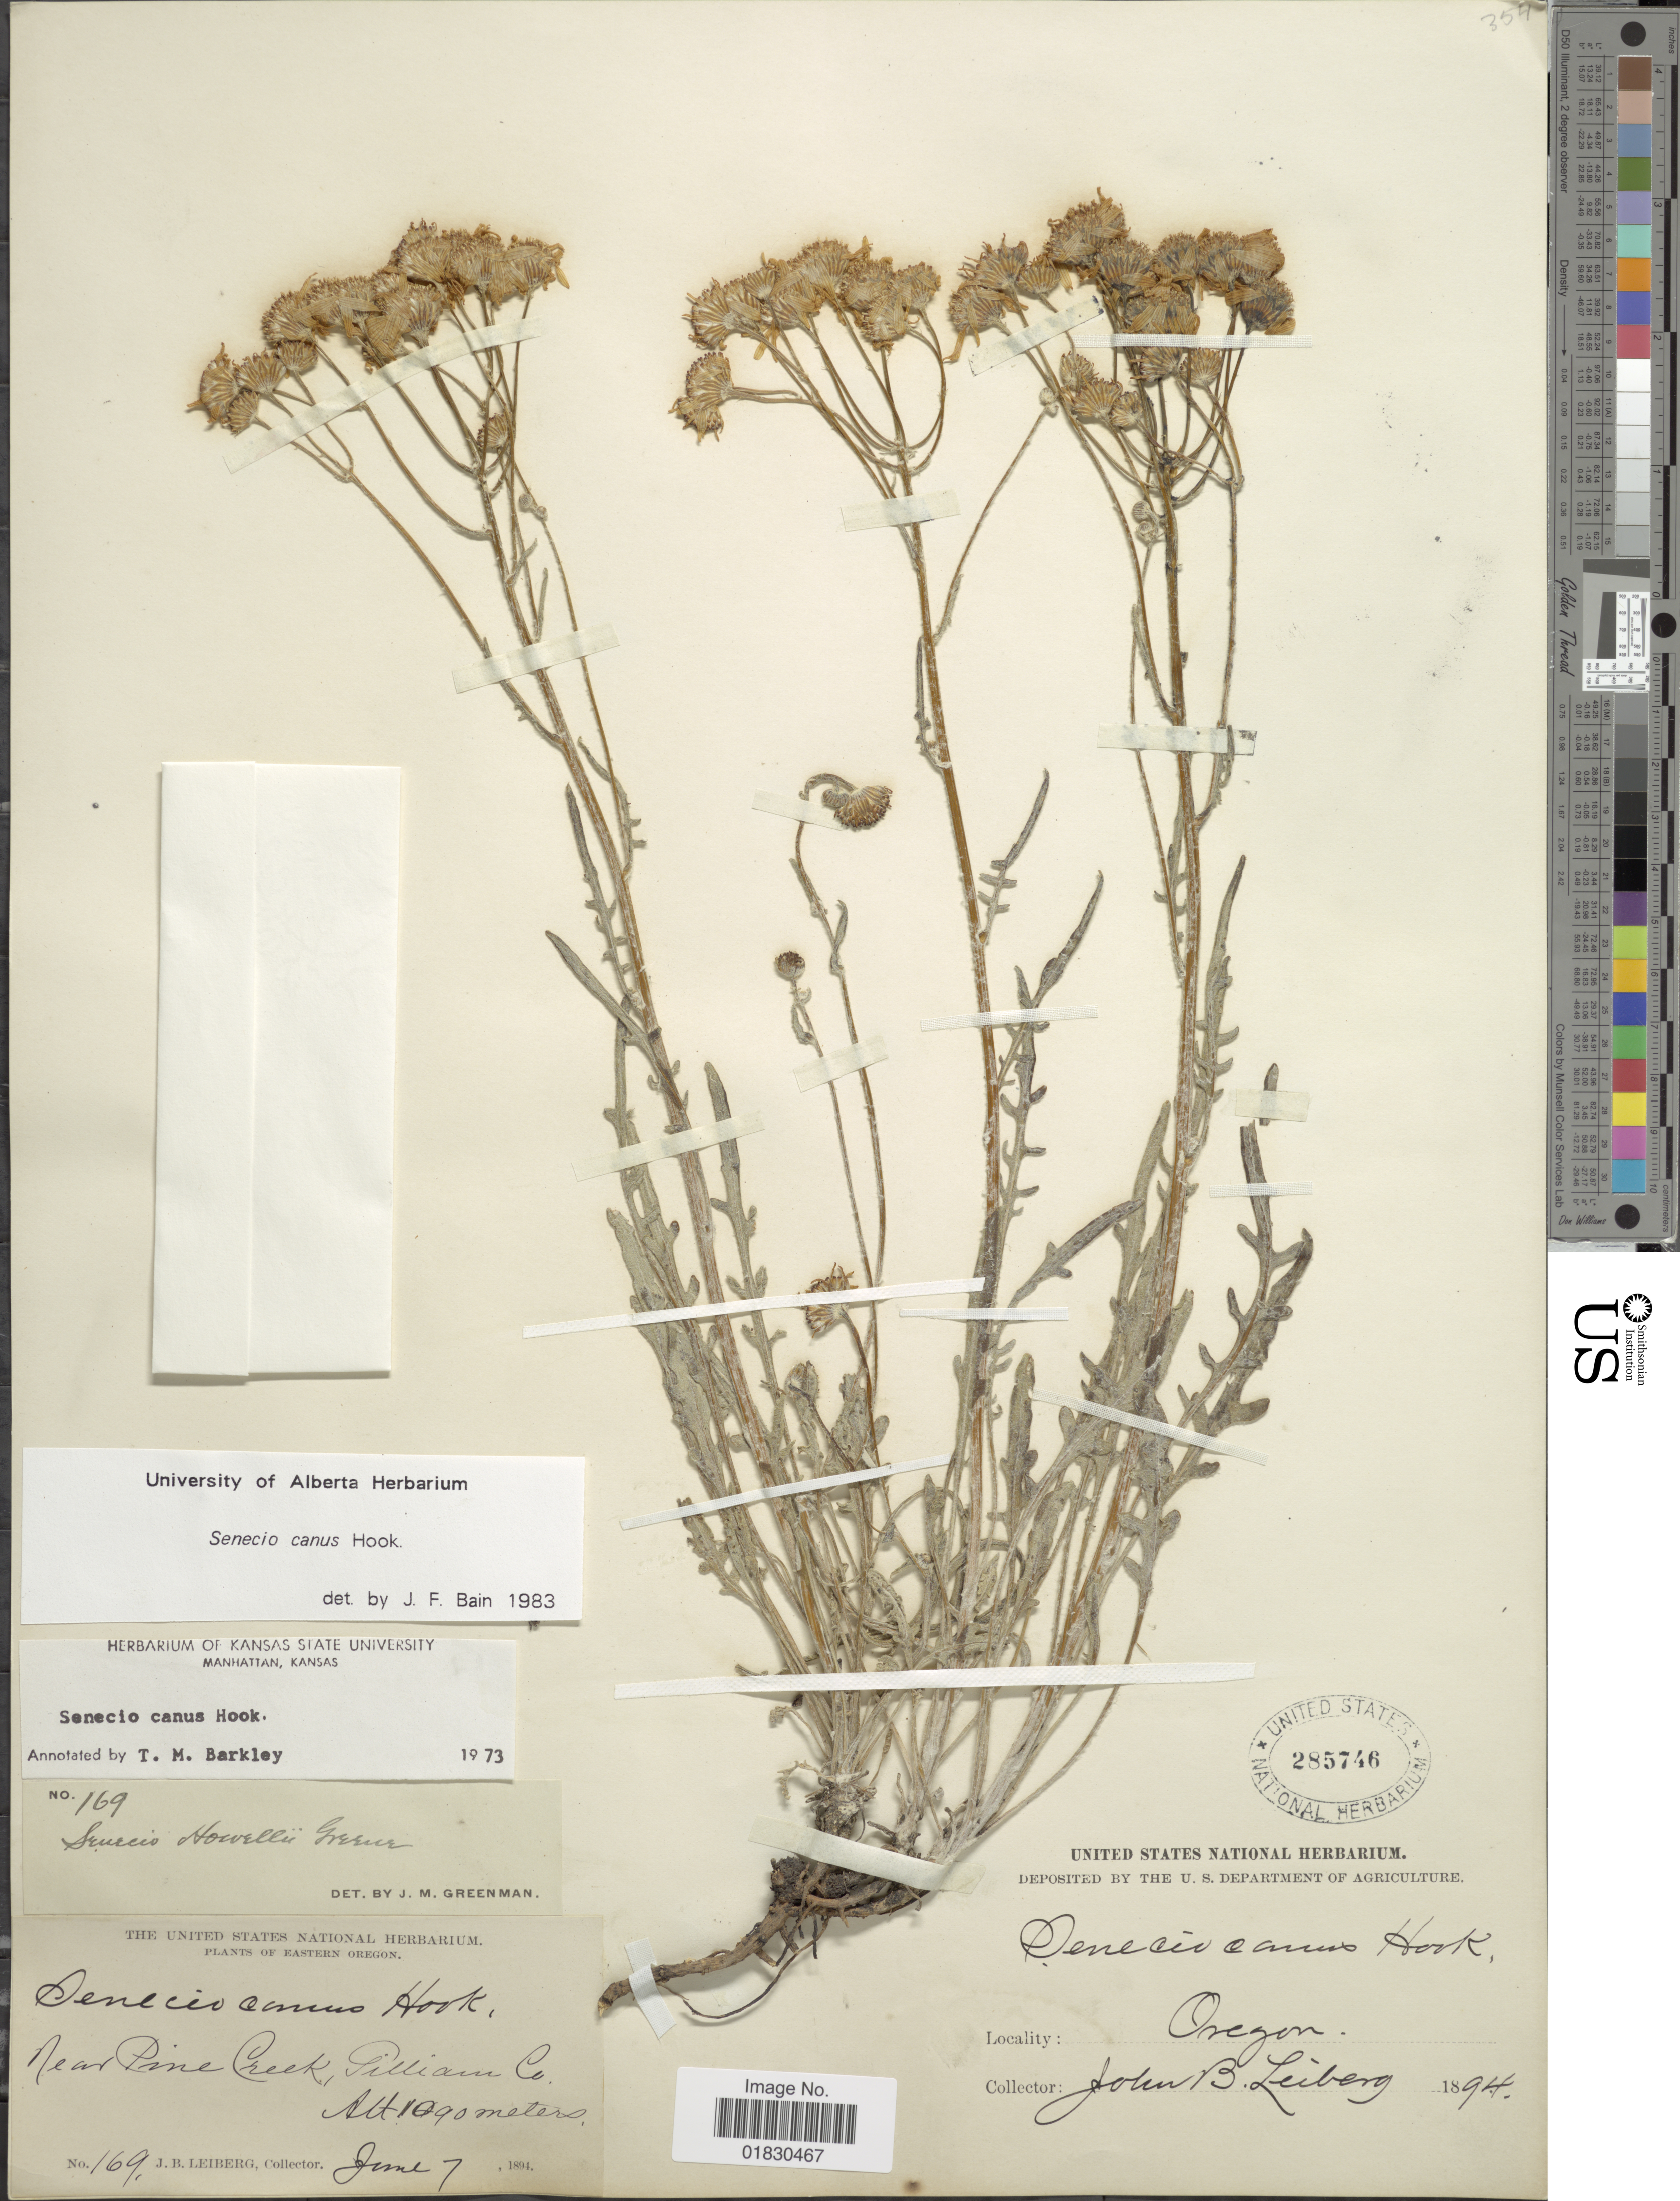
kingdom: Plantae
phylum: Tracheophyta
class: Magnoliopsida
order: Asterales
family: Asteraceae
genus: Packera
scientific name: Packera cana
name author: (Hook.) W.A. Weber & Á. Löve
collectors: J. B. Leiberg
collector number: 169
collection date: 1894-06-07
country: United States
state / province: Oregon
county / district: Gilliam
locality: Eastern Oregon, Near Pine Creek, Gilliam Co.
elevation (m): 1090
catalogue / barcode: US 285746